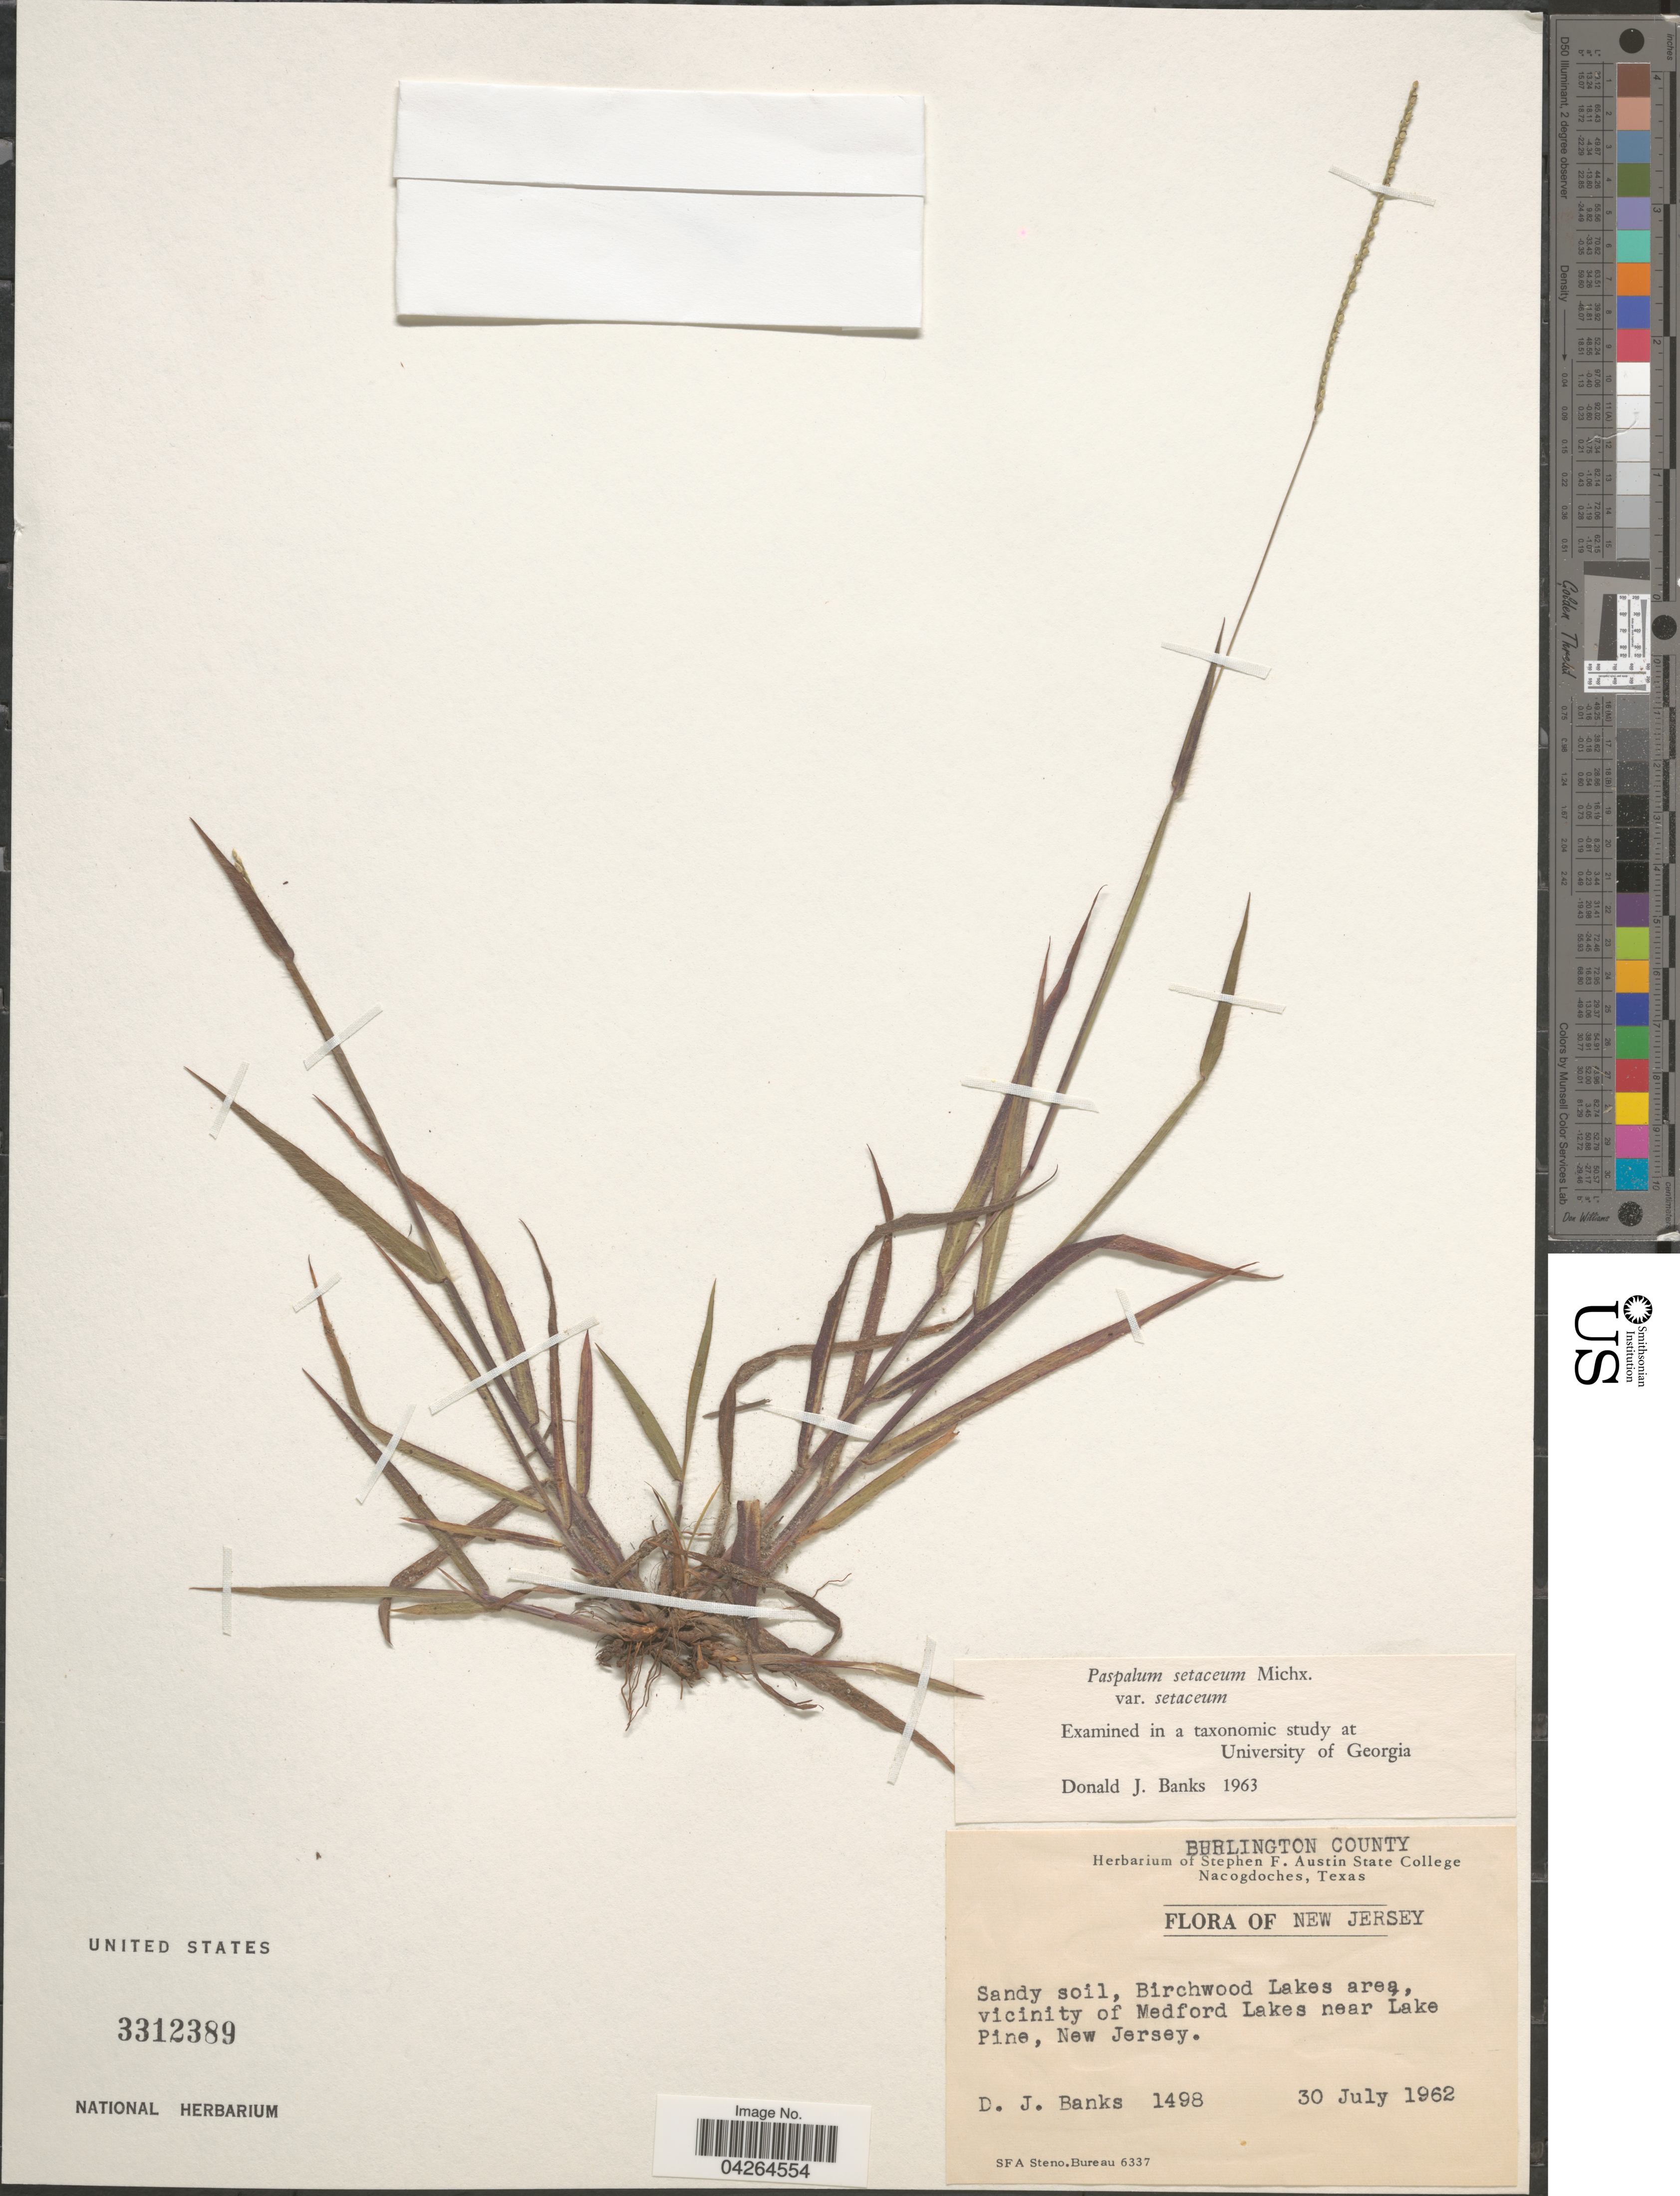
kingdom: Plantae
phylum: Tracheophyta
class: Liliopsida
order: Poales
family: Poaceae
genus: Paspalum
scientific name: Paspalum setaceum var. setaceum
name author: Michx.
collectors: D. J. Banks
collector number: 1498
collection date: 1962-07-30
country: United States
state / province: New Jersey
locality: Burlington County. Sandy soil, Birchwood Lakes area, vicinity of Medford Lakes near Lake Pine.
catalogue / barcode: US 3312389